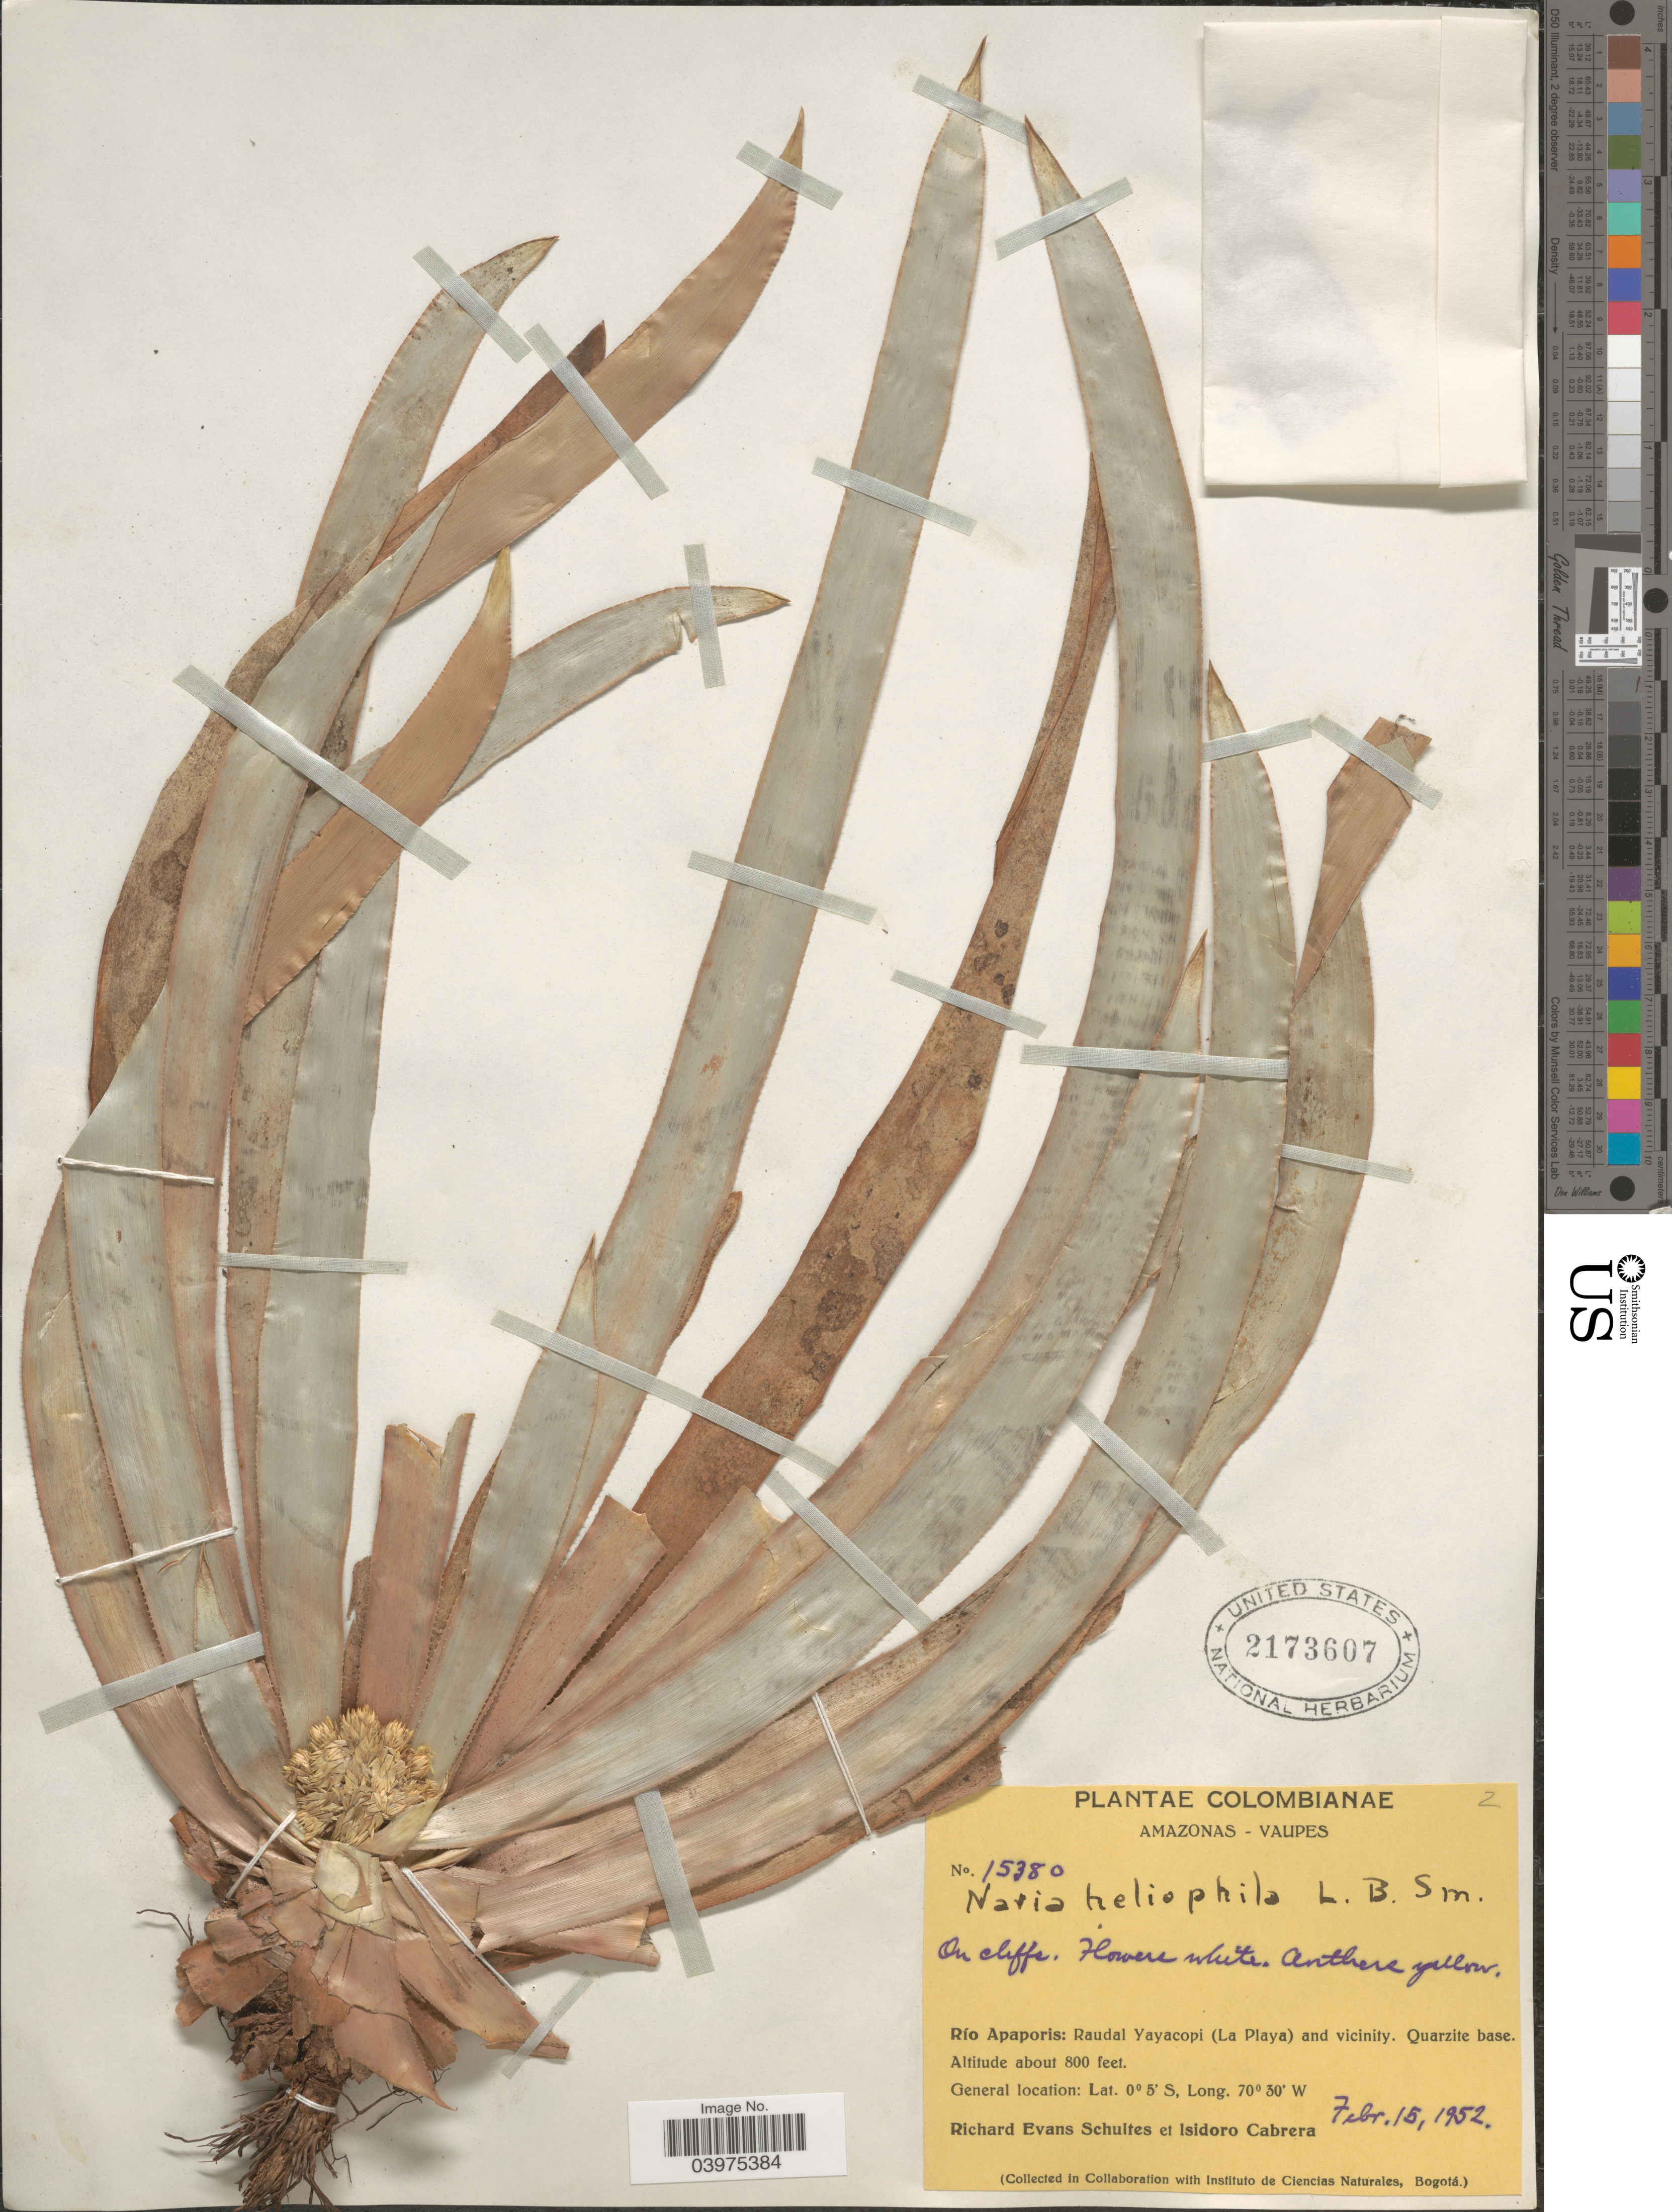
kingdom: Plantae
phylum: Tracheophyta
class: Liliopsida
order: Poales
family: Bromeliaceae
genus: Navia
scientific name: Navia heliophila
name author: L.B. Sm.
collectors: R. E. Schultes & I. Cabrera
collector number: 15380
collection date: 1952-02-15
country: Colombia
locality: Río Apaporis: Raudal Yayacopi (La Playa) and vicinity.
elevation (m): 244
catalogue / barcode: US 2173607